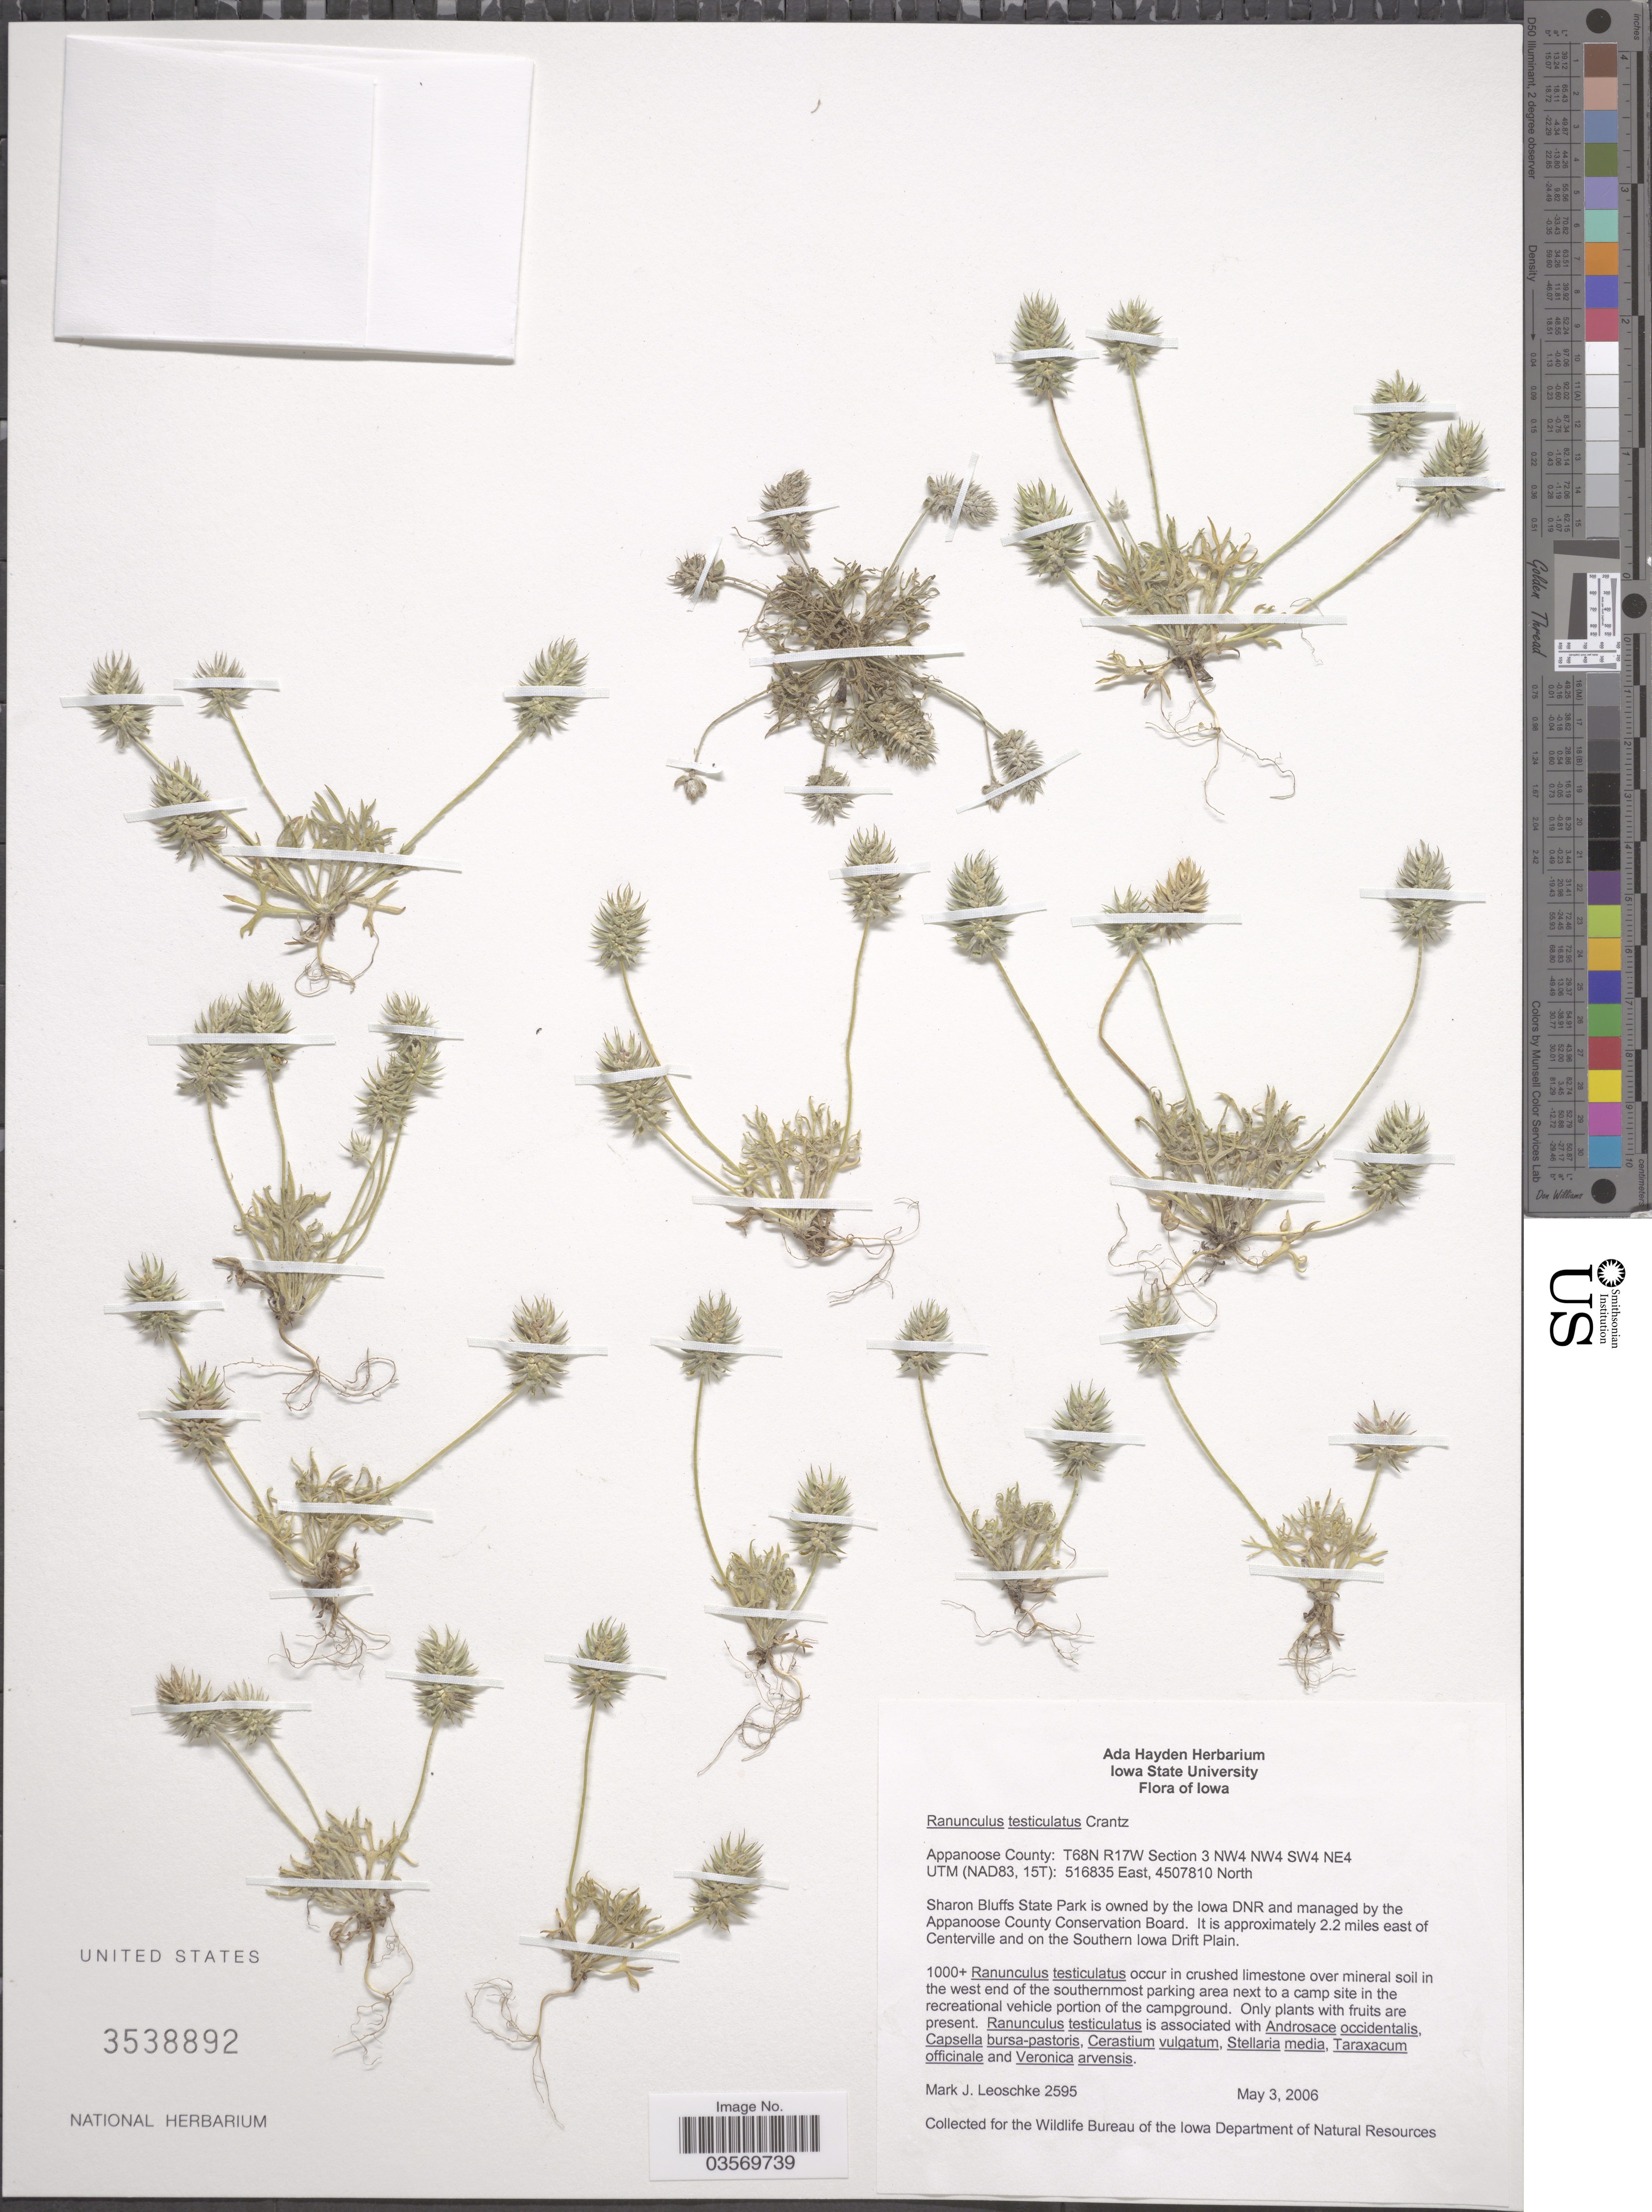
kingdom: Plantae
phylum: Tracheophyta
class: Magnoliopsida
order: Ranunculales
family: Ranunculaceae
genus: Ranunculus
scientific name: Ranunculus testiculatus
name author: Crantz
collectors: M. J. Leoschke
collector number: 2595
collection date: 2006-05-03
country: United States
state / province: Iowa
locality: Appanoose County: T68N R17W Section 3 NW4 NW4 SW4 SE4 UTM (NAD83, 15T). Sharon Bluffs State Park is owned by the Iowa DNR and managed by the Appanoose County Conservation Board. It is approximately 2.2 miles east of Centerville and on the Southern Iowa Drift Plain.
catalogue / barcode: US 3538892